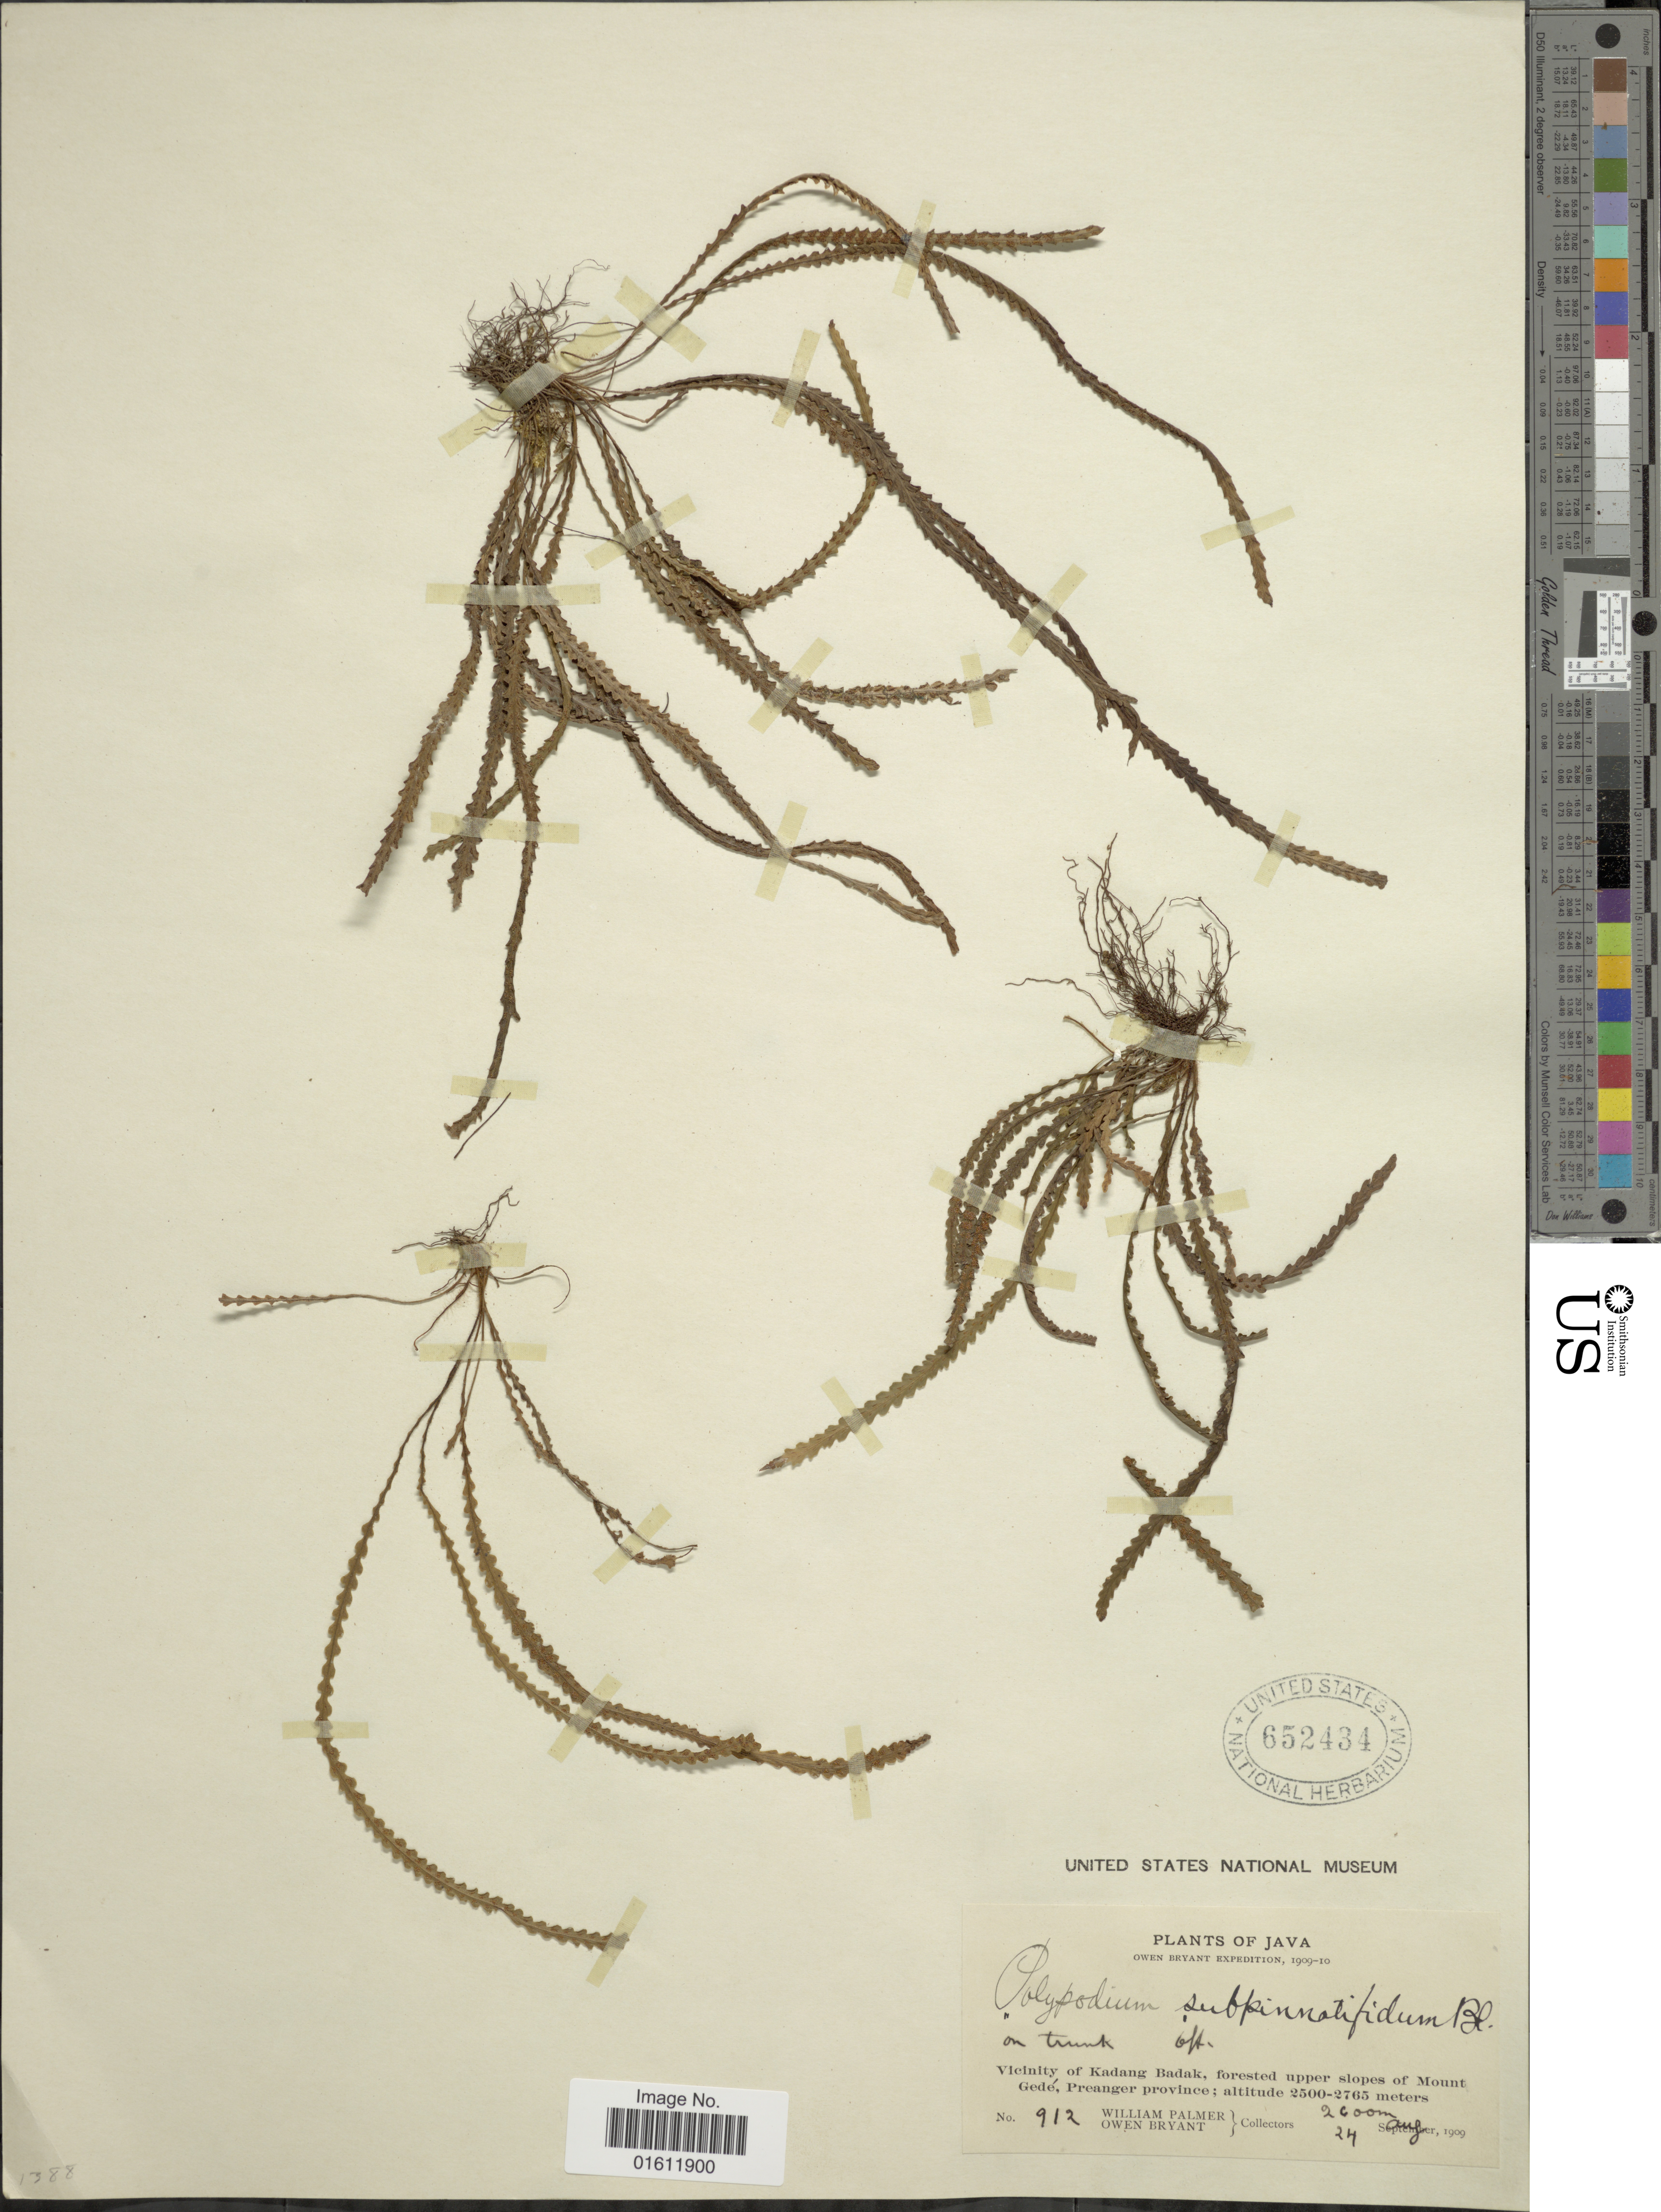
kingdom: Plantae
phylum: Tracheophyta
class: Polypodiopsida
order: Polypodiales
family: Polypodiaceae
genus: Radiogrammitis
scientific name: Radiogrammitis subpinnatifida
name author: (Blume) Parris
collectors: W. Palmer & O. Bryant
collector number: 912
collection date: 1909-08-24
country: Indonesia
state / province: Java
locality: Vicinity of Kadang Badak, forested upper slopes of Mount Gedé, Preanger province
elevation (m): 2600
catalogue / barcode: US 652434